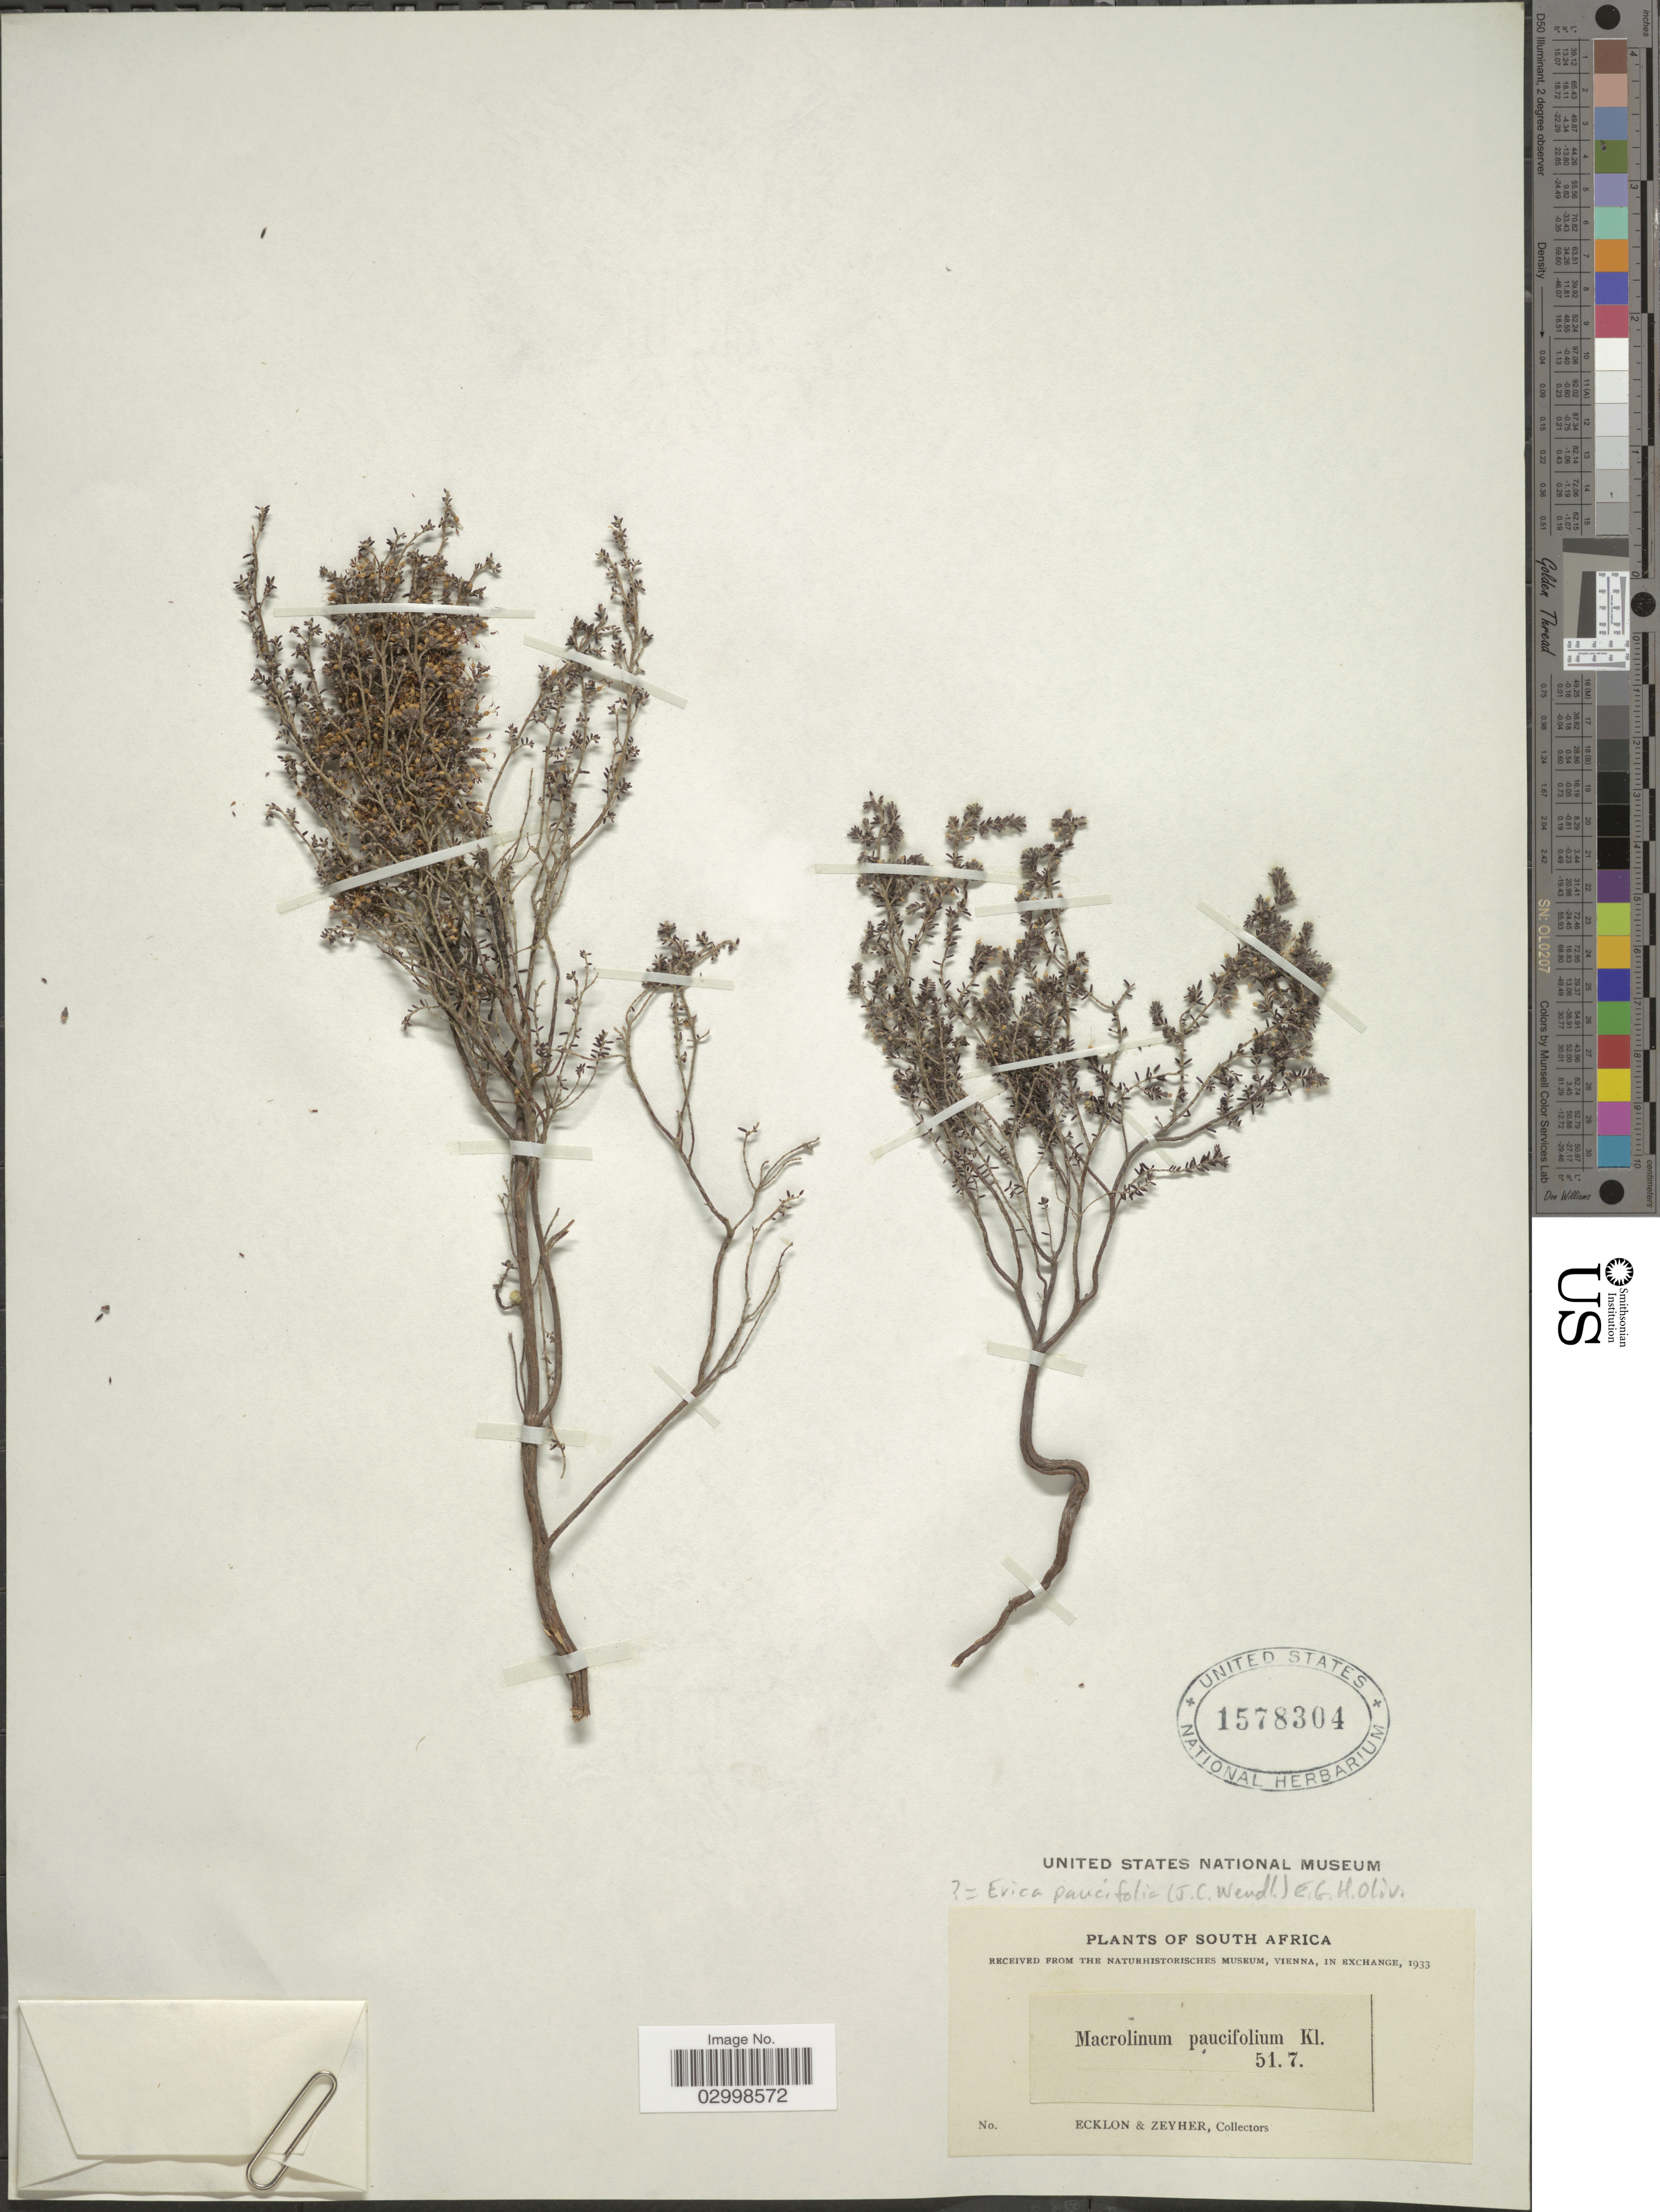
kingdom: Plantae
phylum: Tracheophyta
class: Magnoliopsida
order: Ericales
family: Ericaceae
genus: Erica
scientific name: Erica paucifolia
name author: (J.C. Wendl.) E.G.H. Oliv.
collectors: -. Ecklon & -. Zeyher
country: South Africa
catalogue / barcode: US 1578304